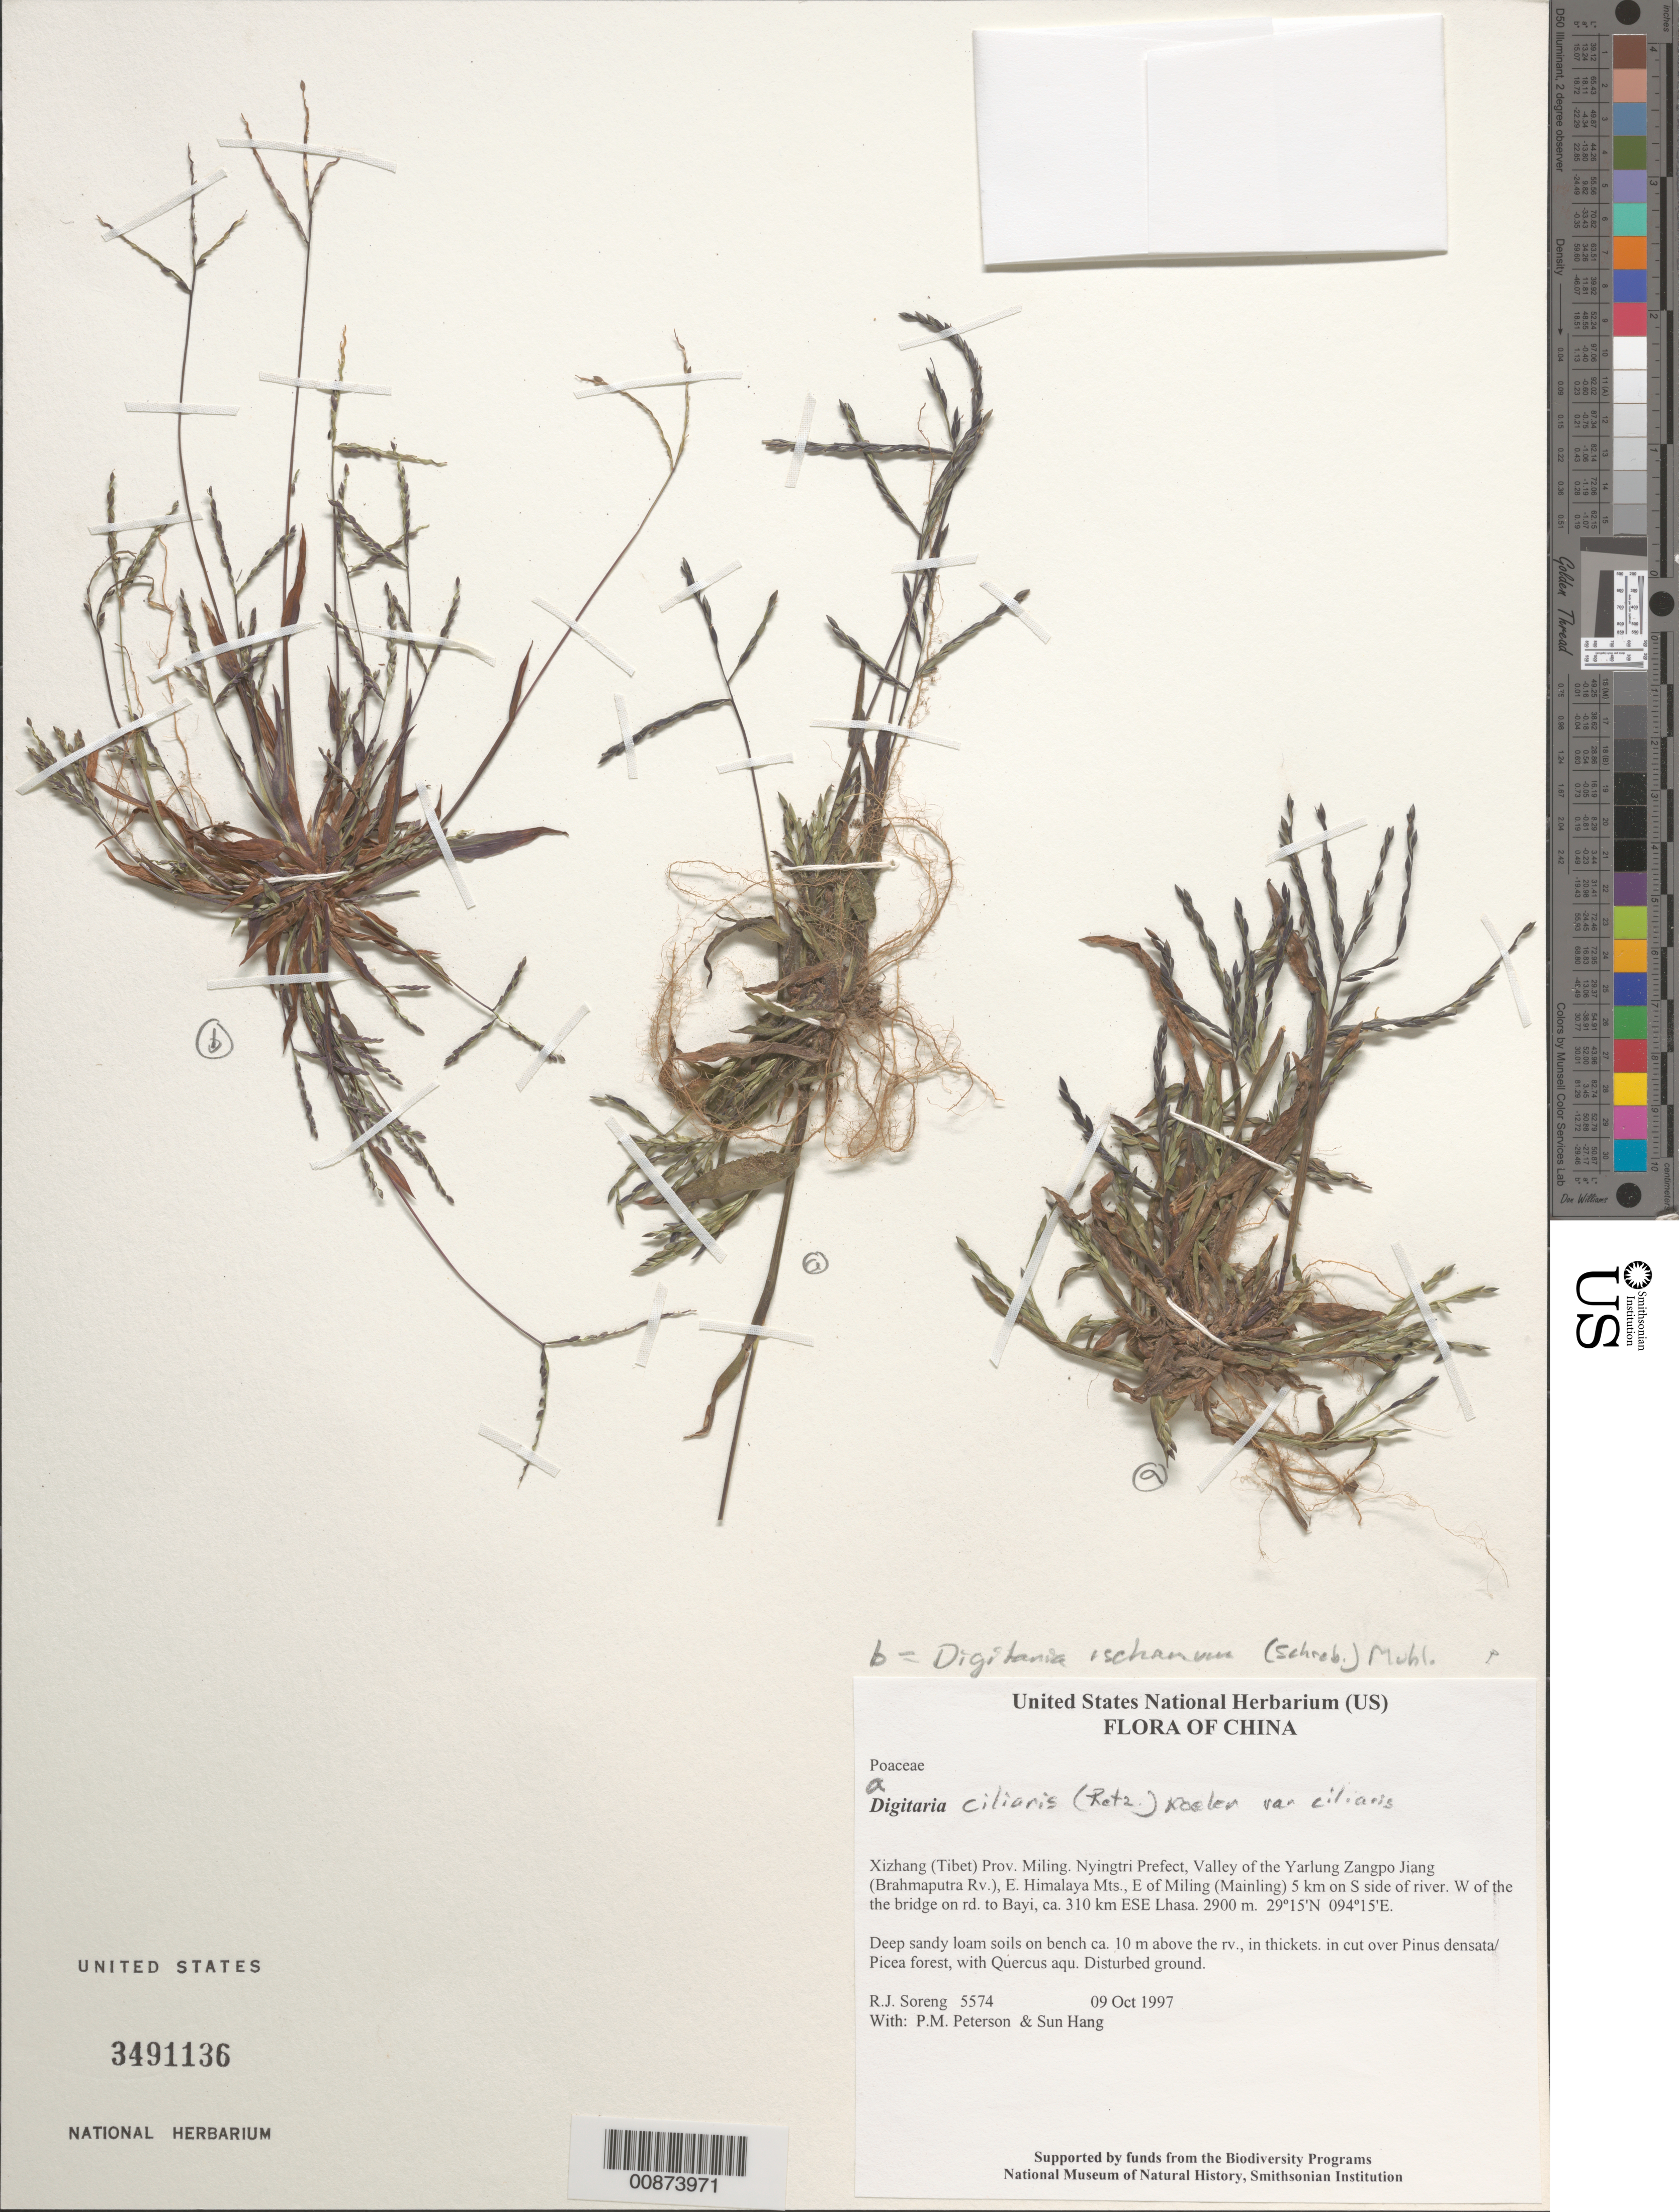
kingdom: Plantae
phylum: Tracheophyta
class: Liliopsida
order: Poales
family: Poaceae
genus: Digitaria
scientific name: Digitaria ciliaris var. ciliaris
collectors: R. J. Soreng, P. M. Peterson & Sun Hang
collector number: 5574a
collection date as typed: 09 Oct 1997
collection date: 1997-10-09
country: China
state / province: Xizang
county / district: Miling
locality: Nyingtri Prefect, Valley of the Yarlung Zangpo Jiang (Brahmaputra Rv.), E. Himalaya Mts., E of Miling (Mainling) 5 km on S side of river. W of the the bridge on rd. to Bayi, ca. 310 km ESE Lhasa.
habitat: Deep sandy loam soils on bench ca. 10 m above the rv., in thickets. in cut over Pinus densata/ Picea forest, with Quercus aqu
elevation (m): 2900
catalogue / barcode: US 3491136